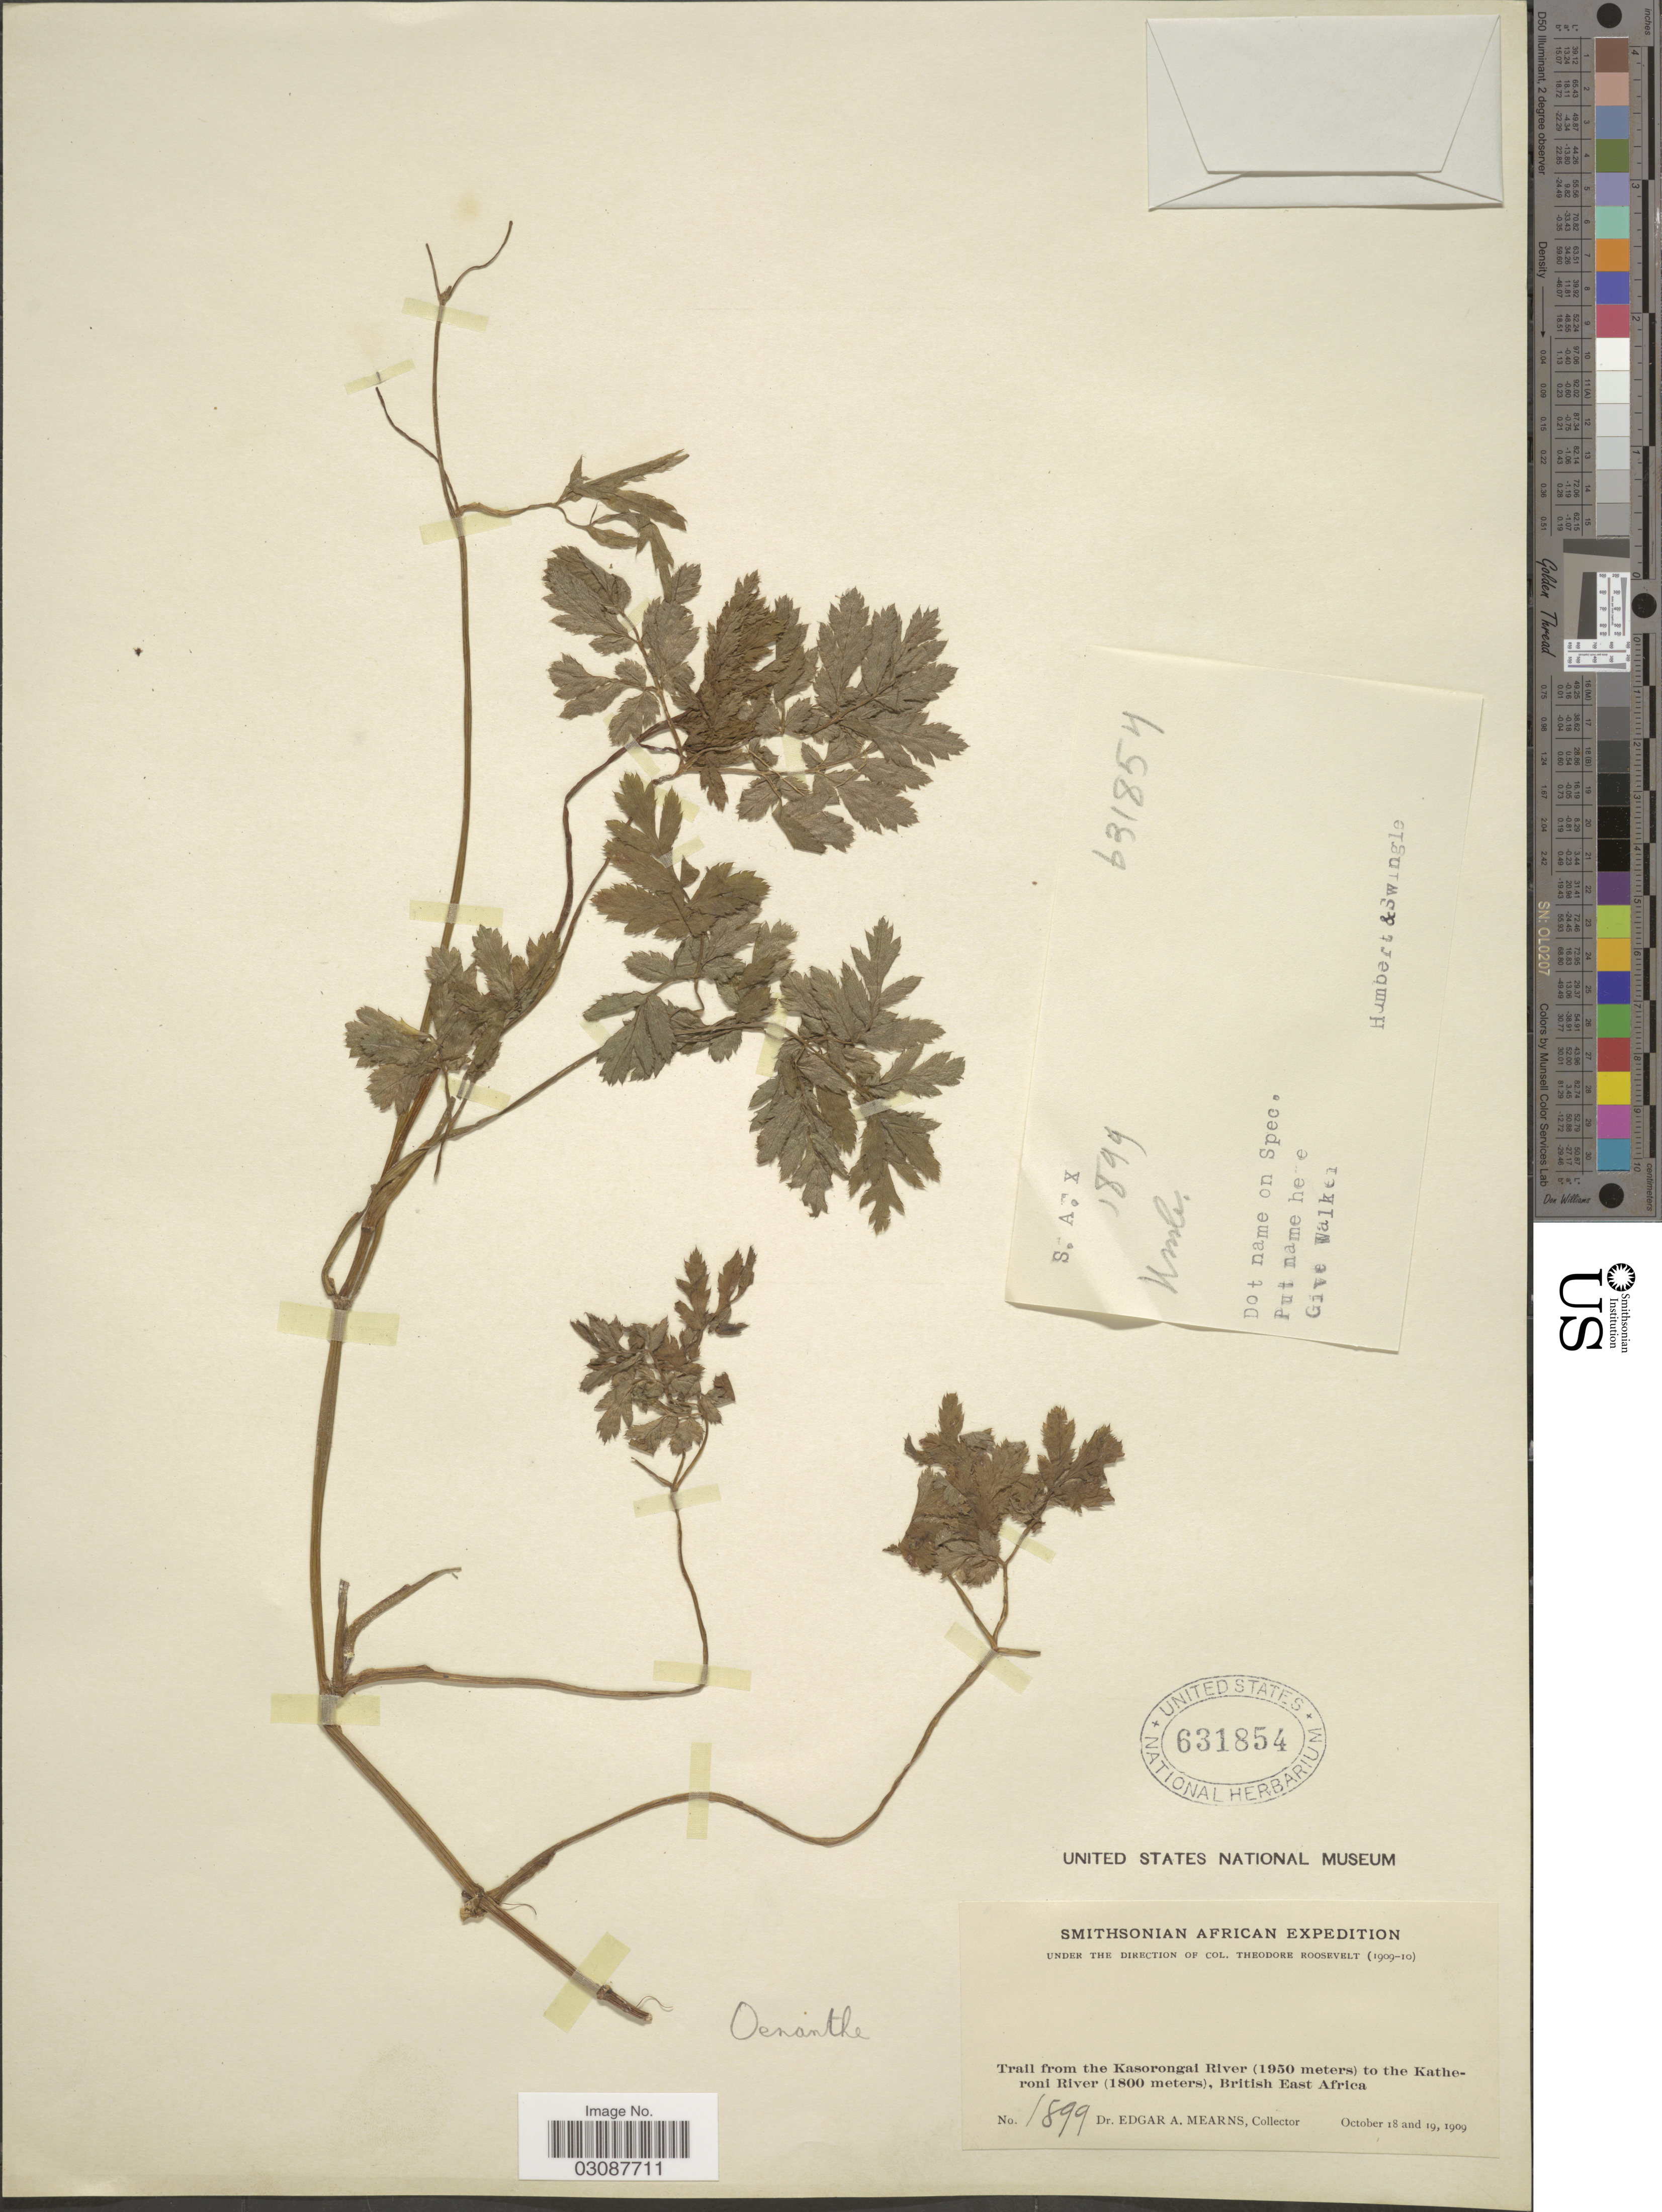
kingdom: Plantae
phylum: Tracheophyta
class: Magnoliopsida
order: Apiales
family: Apiaceae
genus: Oenanthe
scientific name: Oenanthe sp.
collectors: E. A. Mearns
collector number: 1899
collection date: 1909-10-18/1909-10-19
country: Kenya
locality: Trail from the Kasorongai River to the Katheroni River, British East Africa.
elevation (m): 1800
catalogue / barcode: US 631854